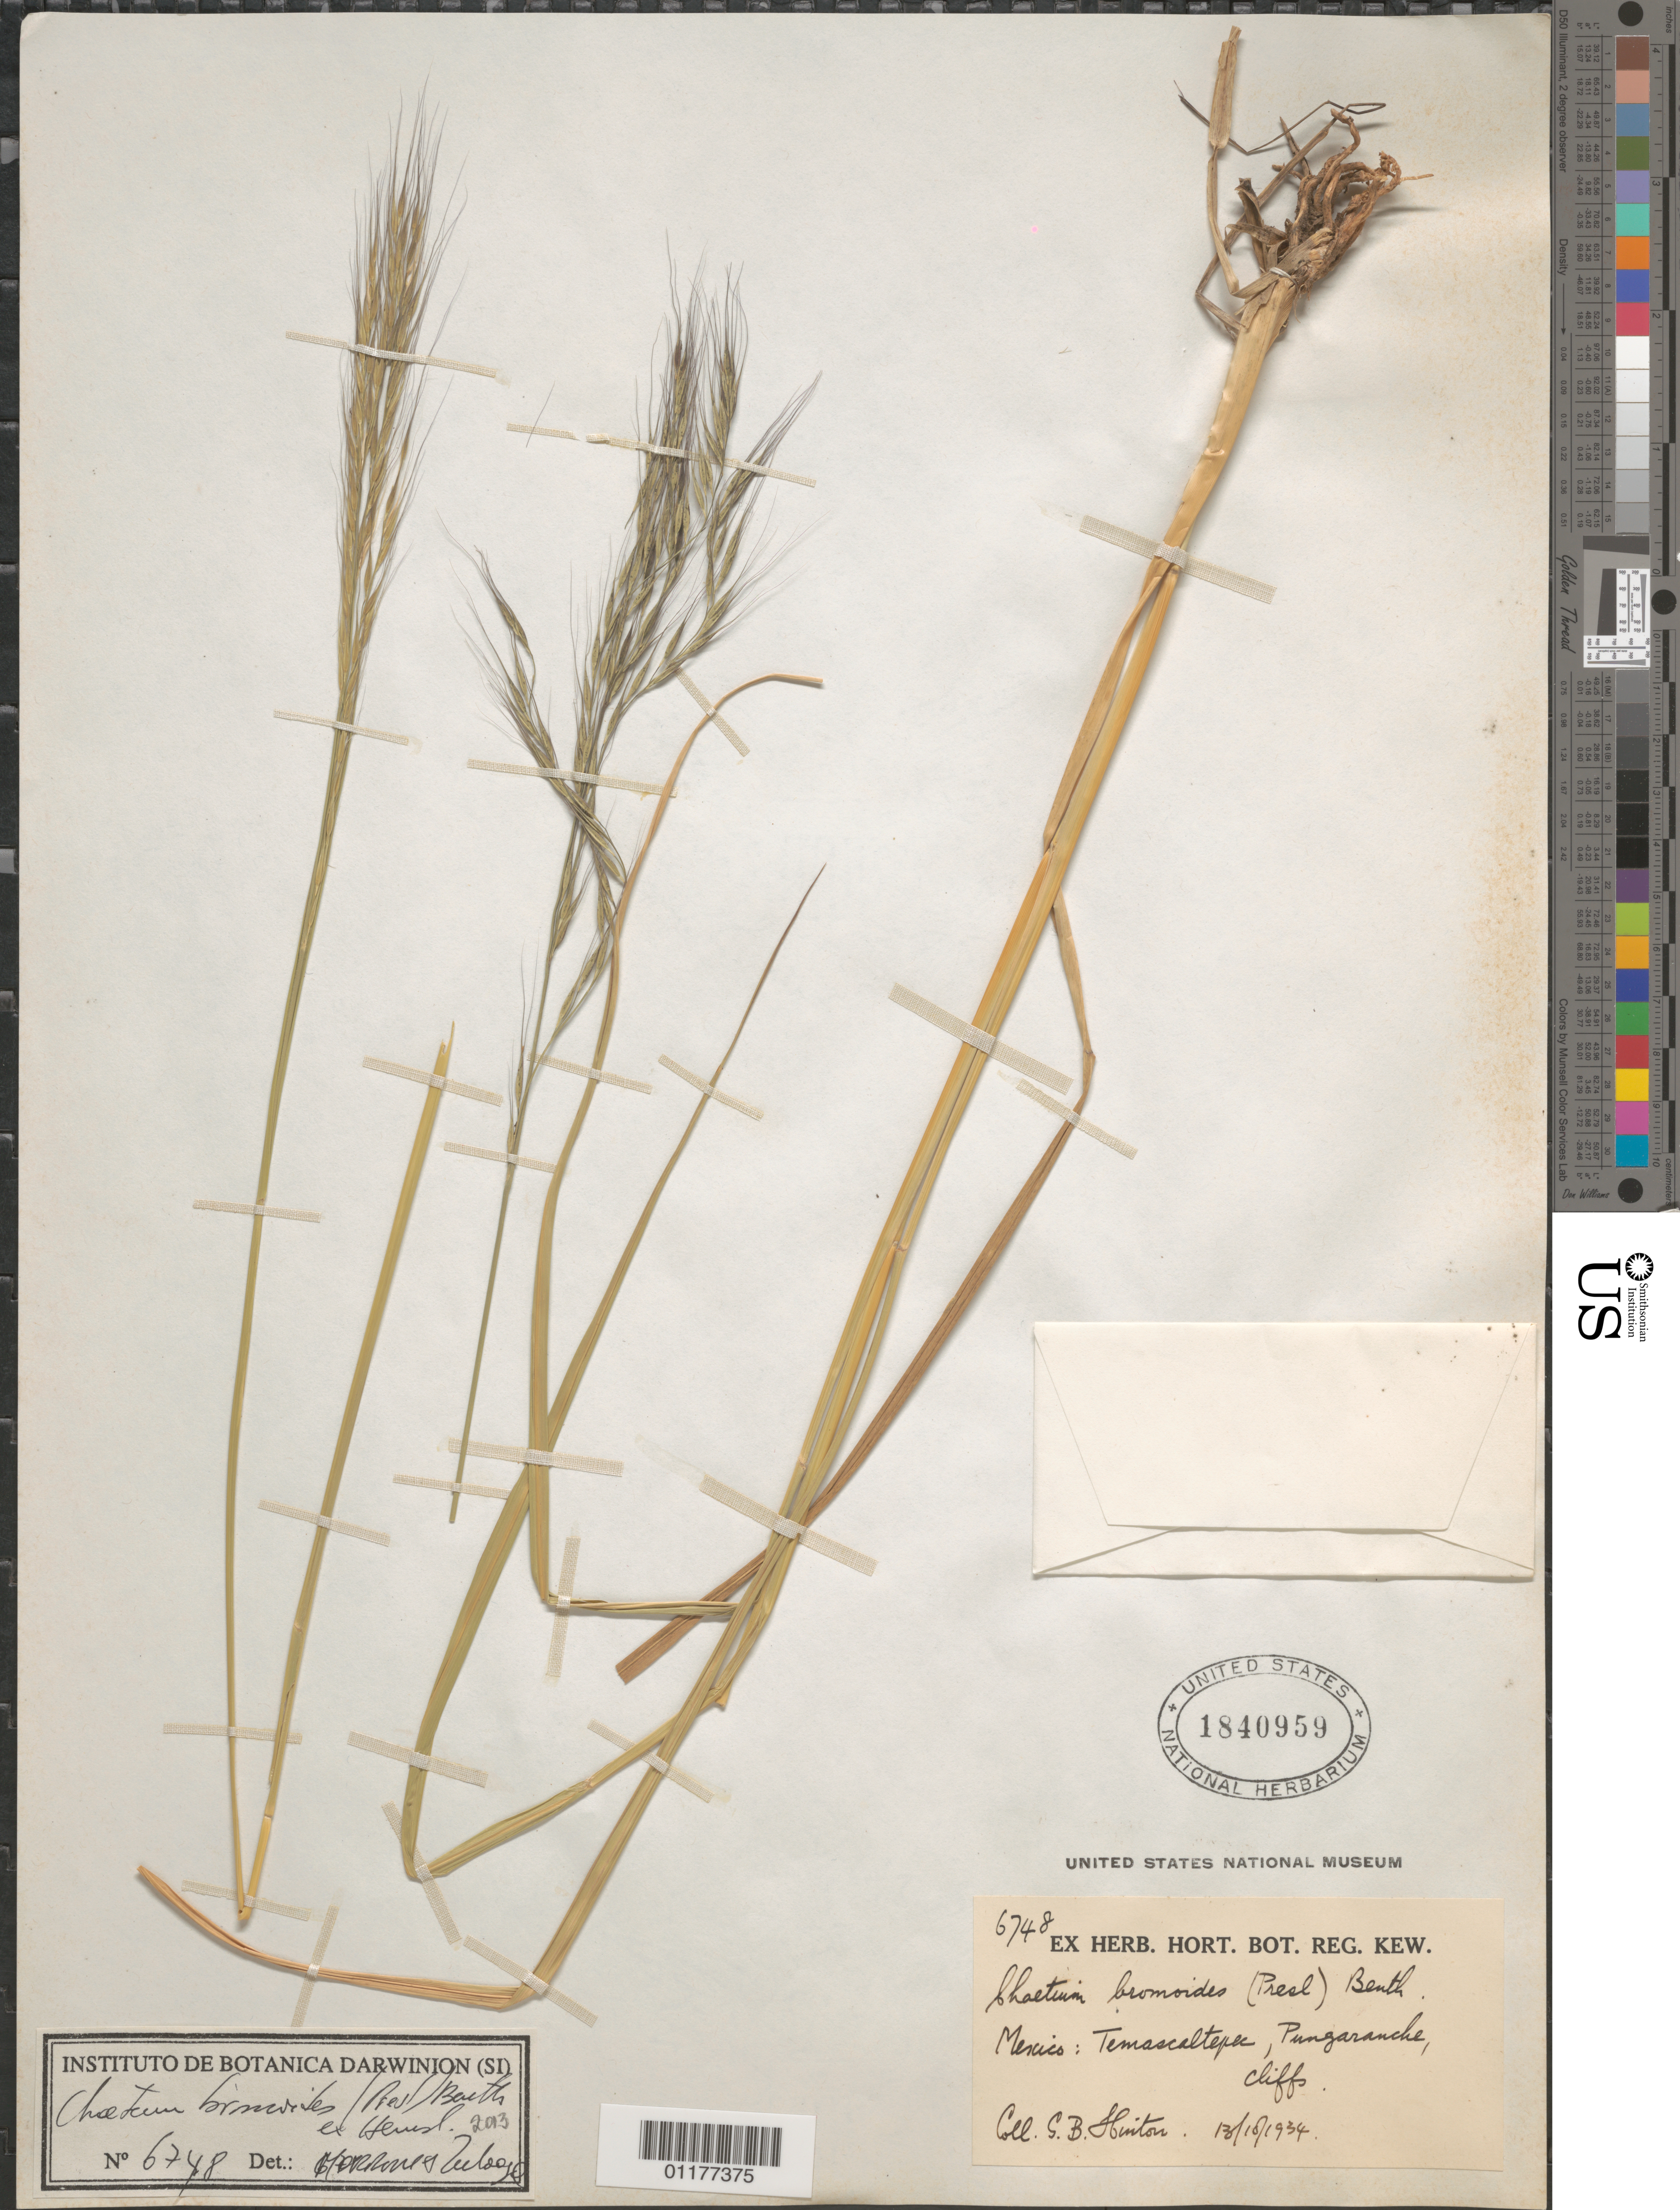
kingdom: Plantae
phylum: Tracheophyta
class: Liliopsida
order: Poales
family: Poaceae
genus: Chaetium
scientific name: Chaetium bromoides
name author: (J. Presl) Benth. ex Hemsl.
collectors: G. B. Hinton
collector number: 6748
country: Mexico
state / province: México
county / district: Temascaltepec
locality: Pungaranche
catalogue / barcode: US 1840959